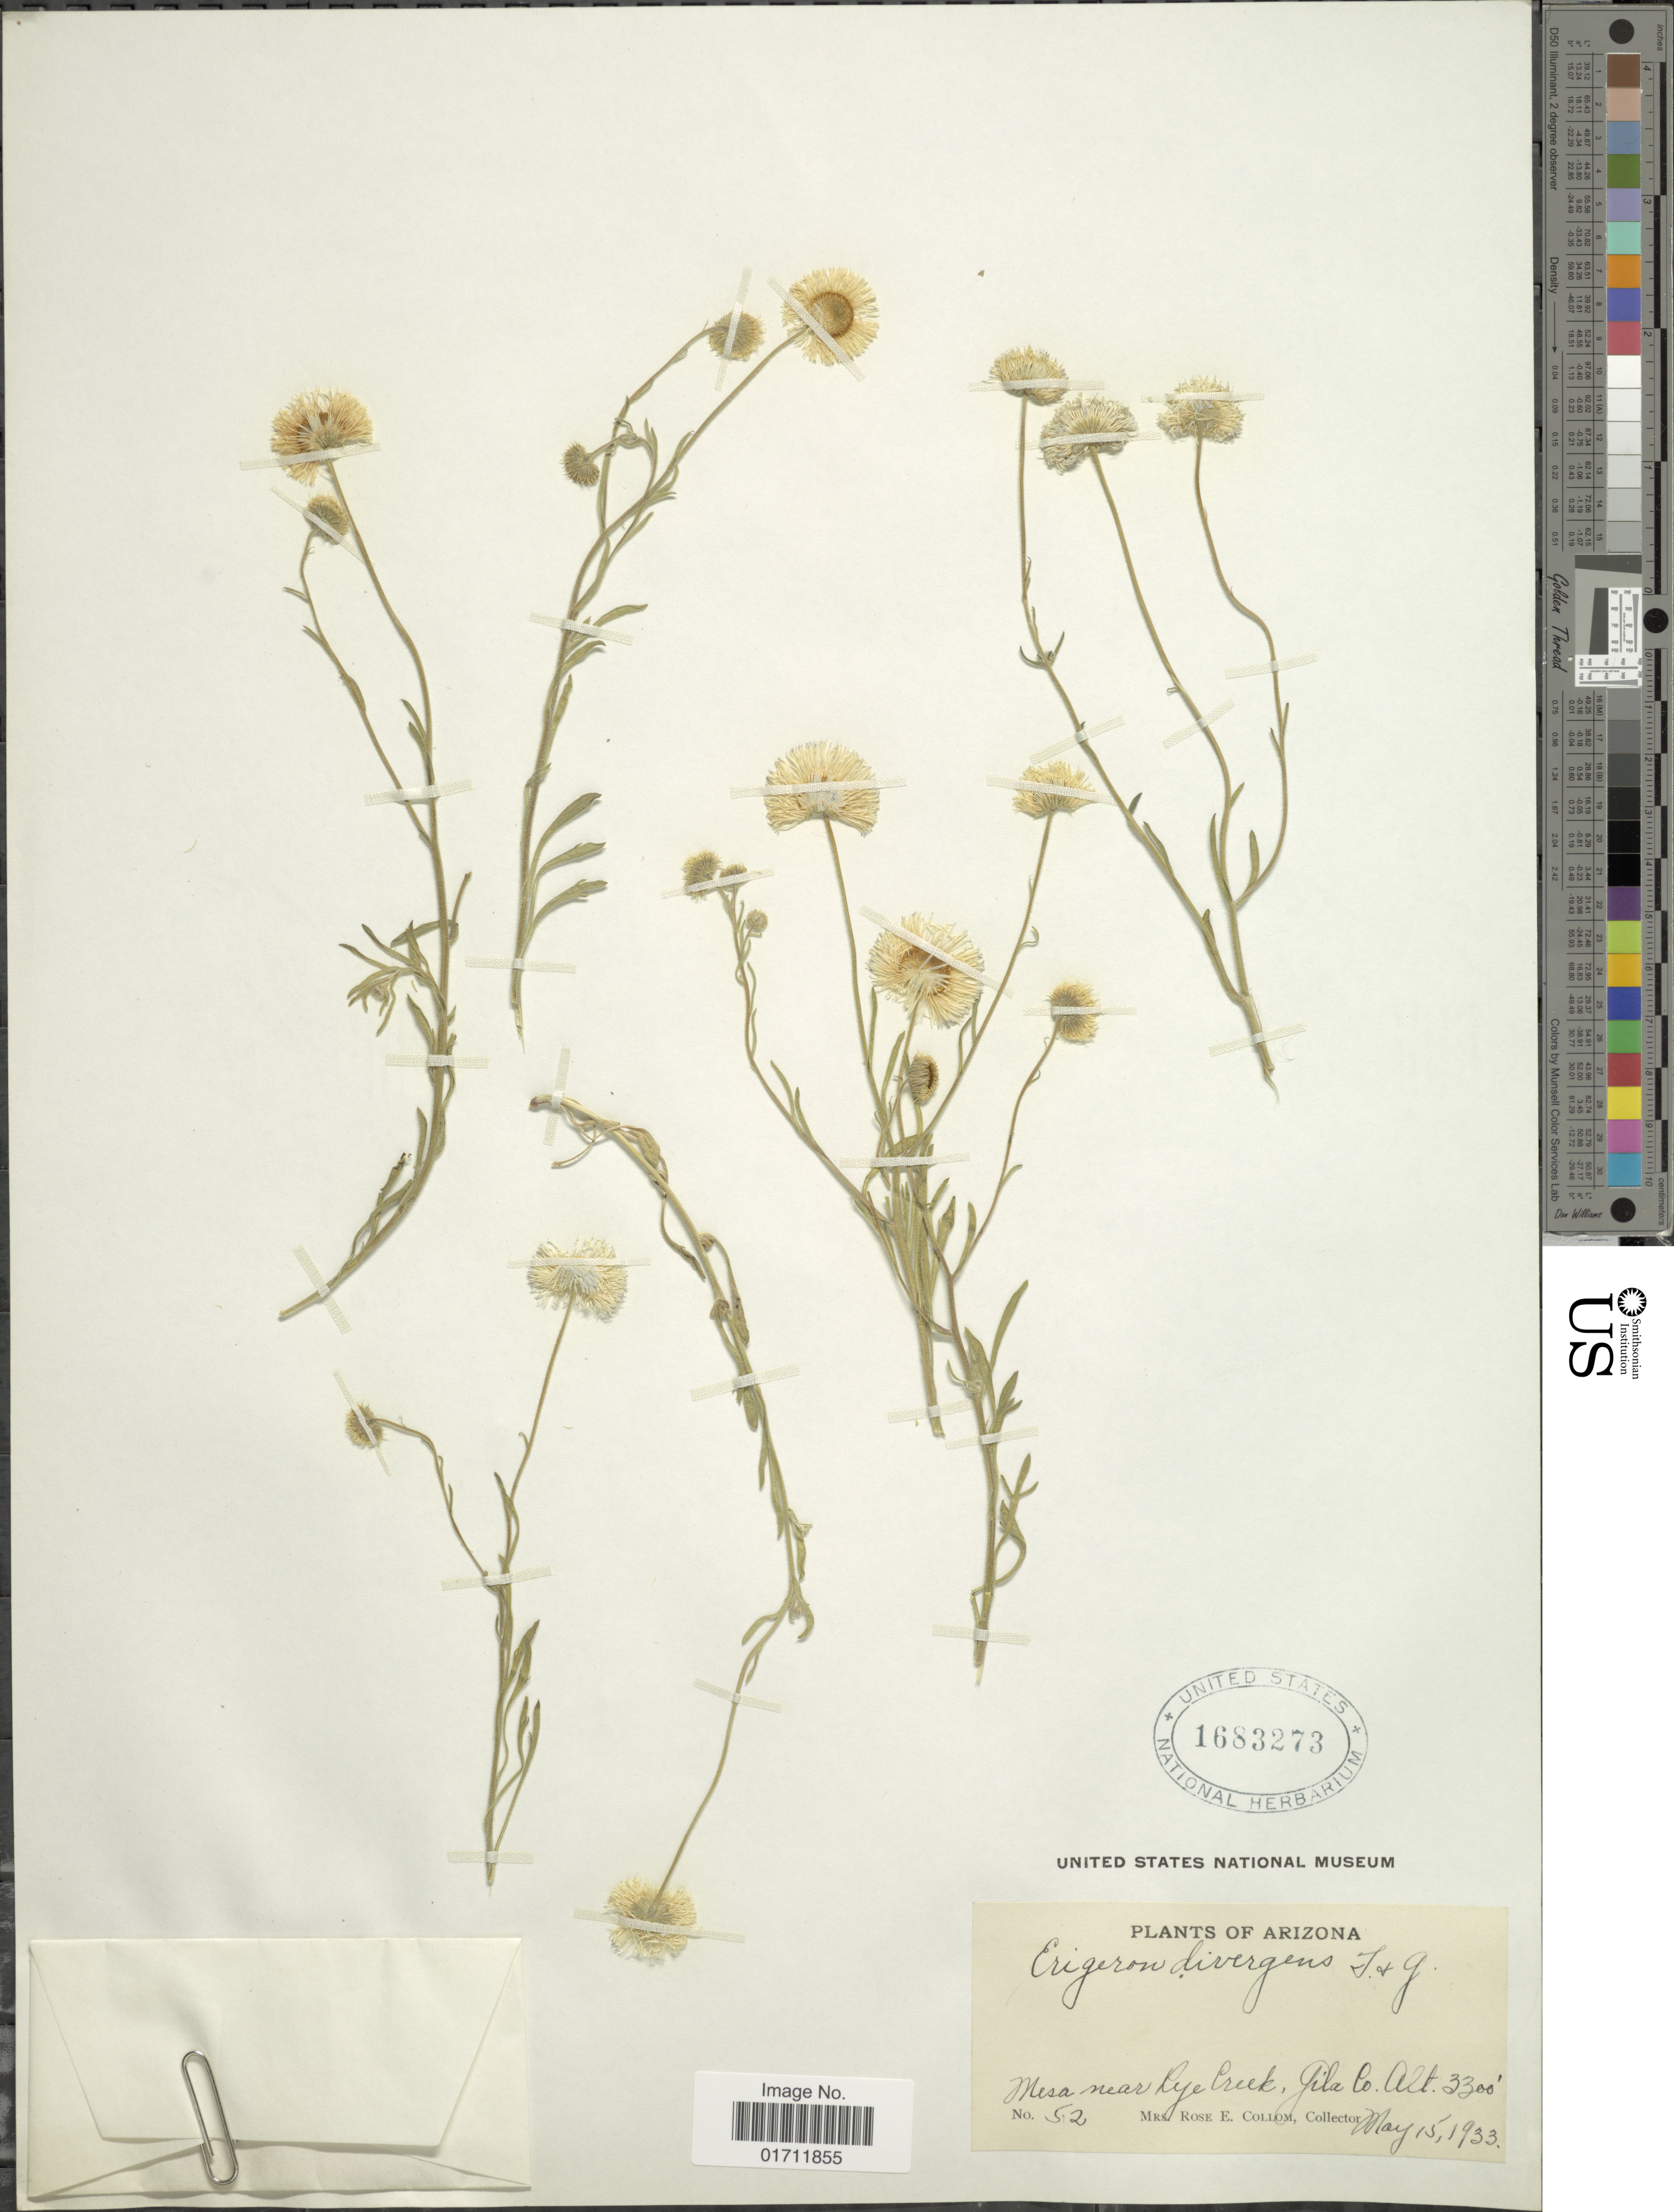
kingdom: Plantae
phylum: Tracheophyta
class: Magnoliopsida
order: Asterales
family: Asteraceae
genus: Erigeron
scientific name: Erigeron divergens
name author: Torr. & A. Gray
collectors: R. E. Collom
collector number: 52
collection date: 1933-05-15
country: United States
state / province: Arizona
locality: Mesa near Lye Creek, Gila Co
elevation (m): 1006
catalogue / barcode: US 1683273